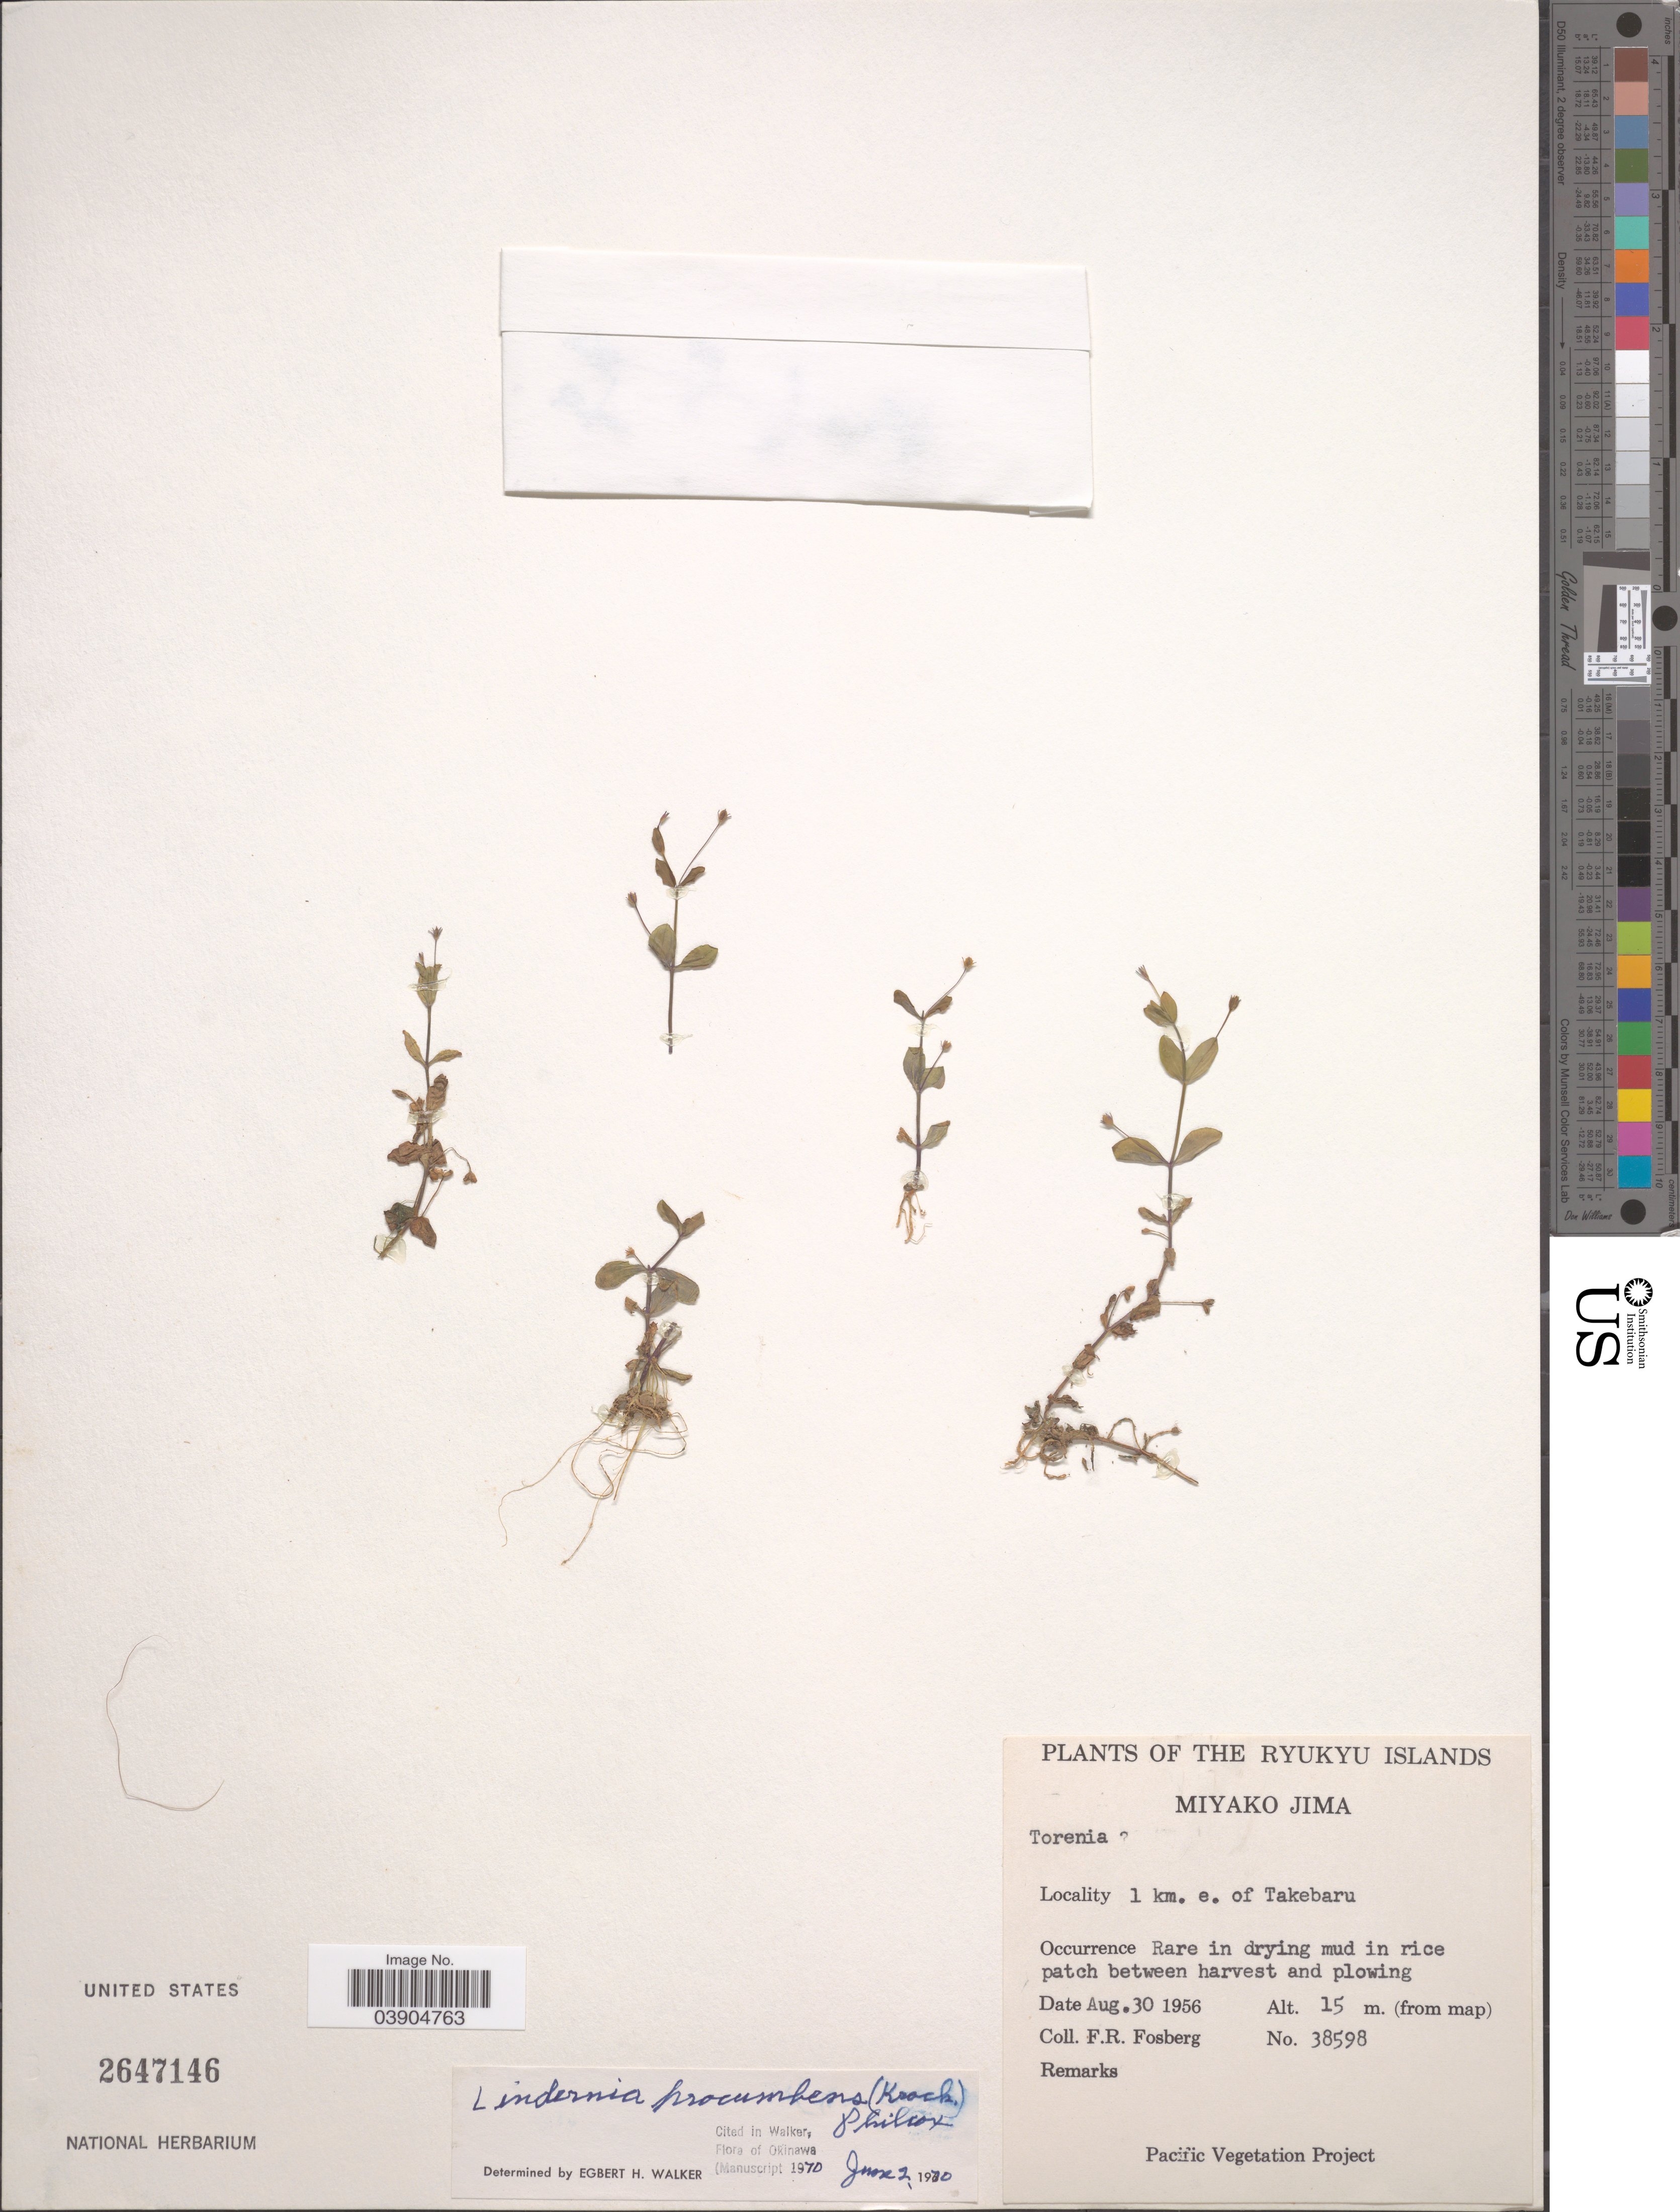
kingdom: Plantae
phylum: Tracheophyta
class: Magnoliopsida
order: Lamiales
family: Linderniaceae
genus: Lindernia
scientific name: Lindernia procumbens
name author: (Krock.) Philcox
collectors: F. R. Fosberg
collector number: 38598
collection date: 1956-08-30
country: Japan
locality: The Ryukyu Islands. Miyako Jima. 1 km. e. of Takebaru.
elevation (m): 15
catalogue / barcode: US 2647146